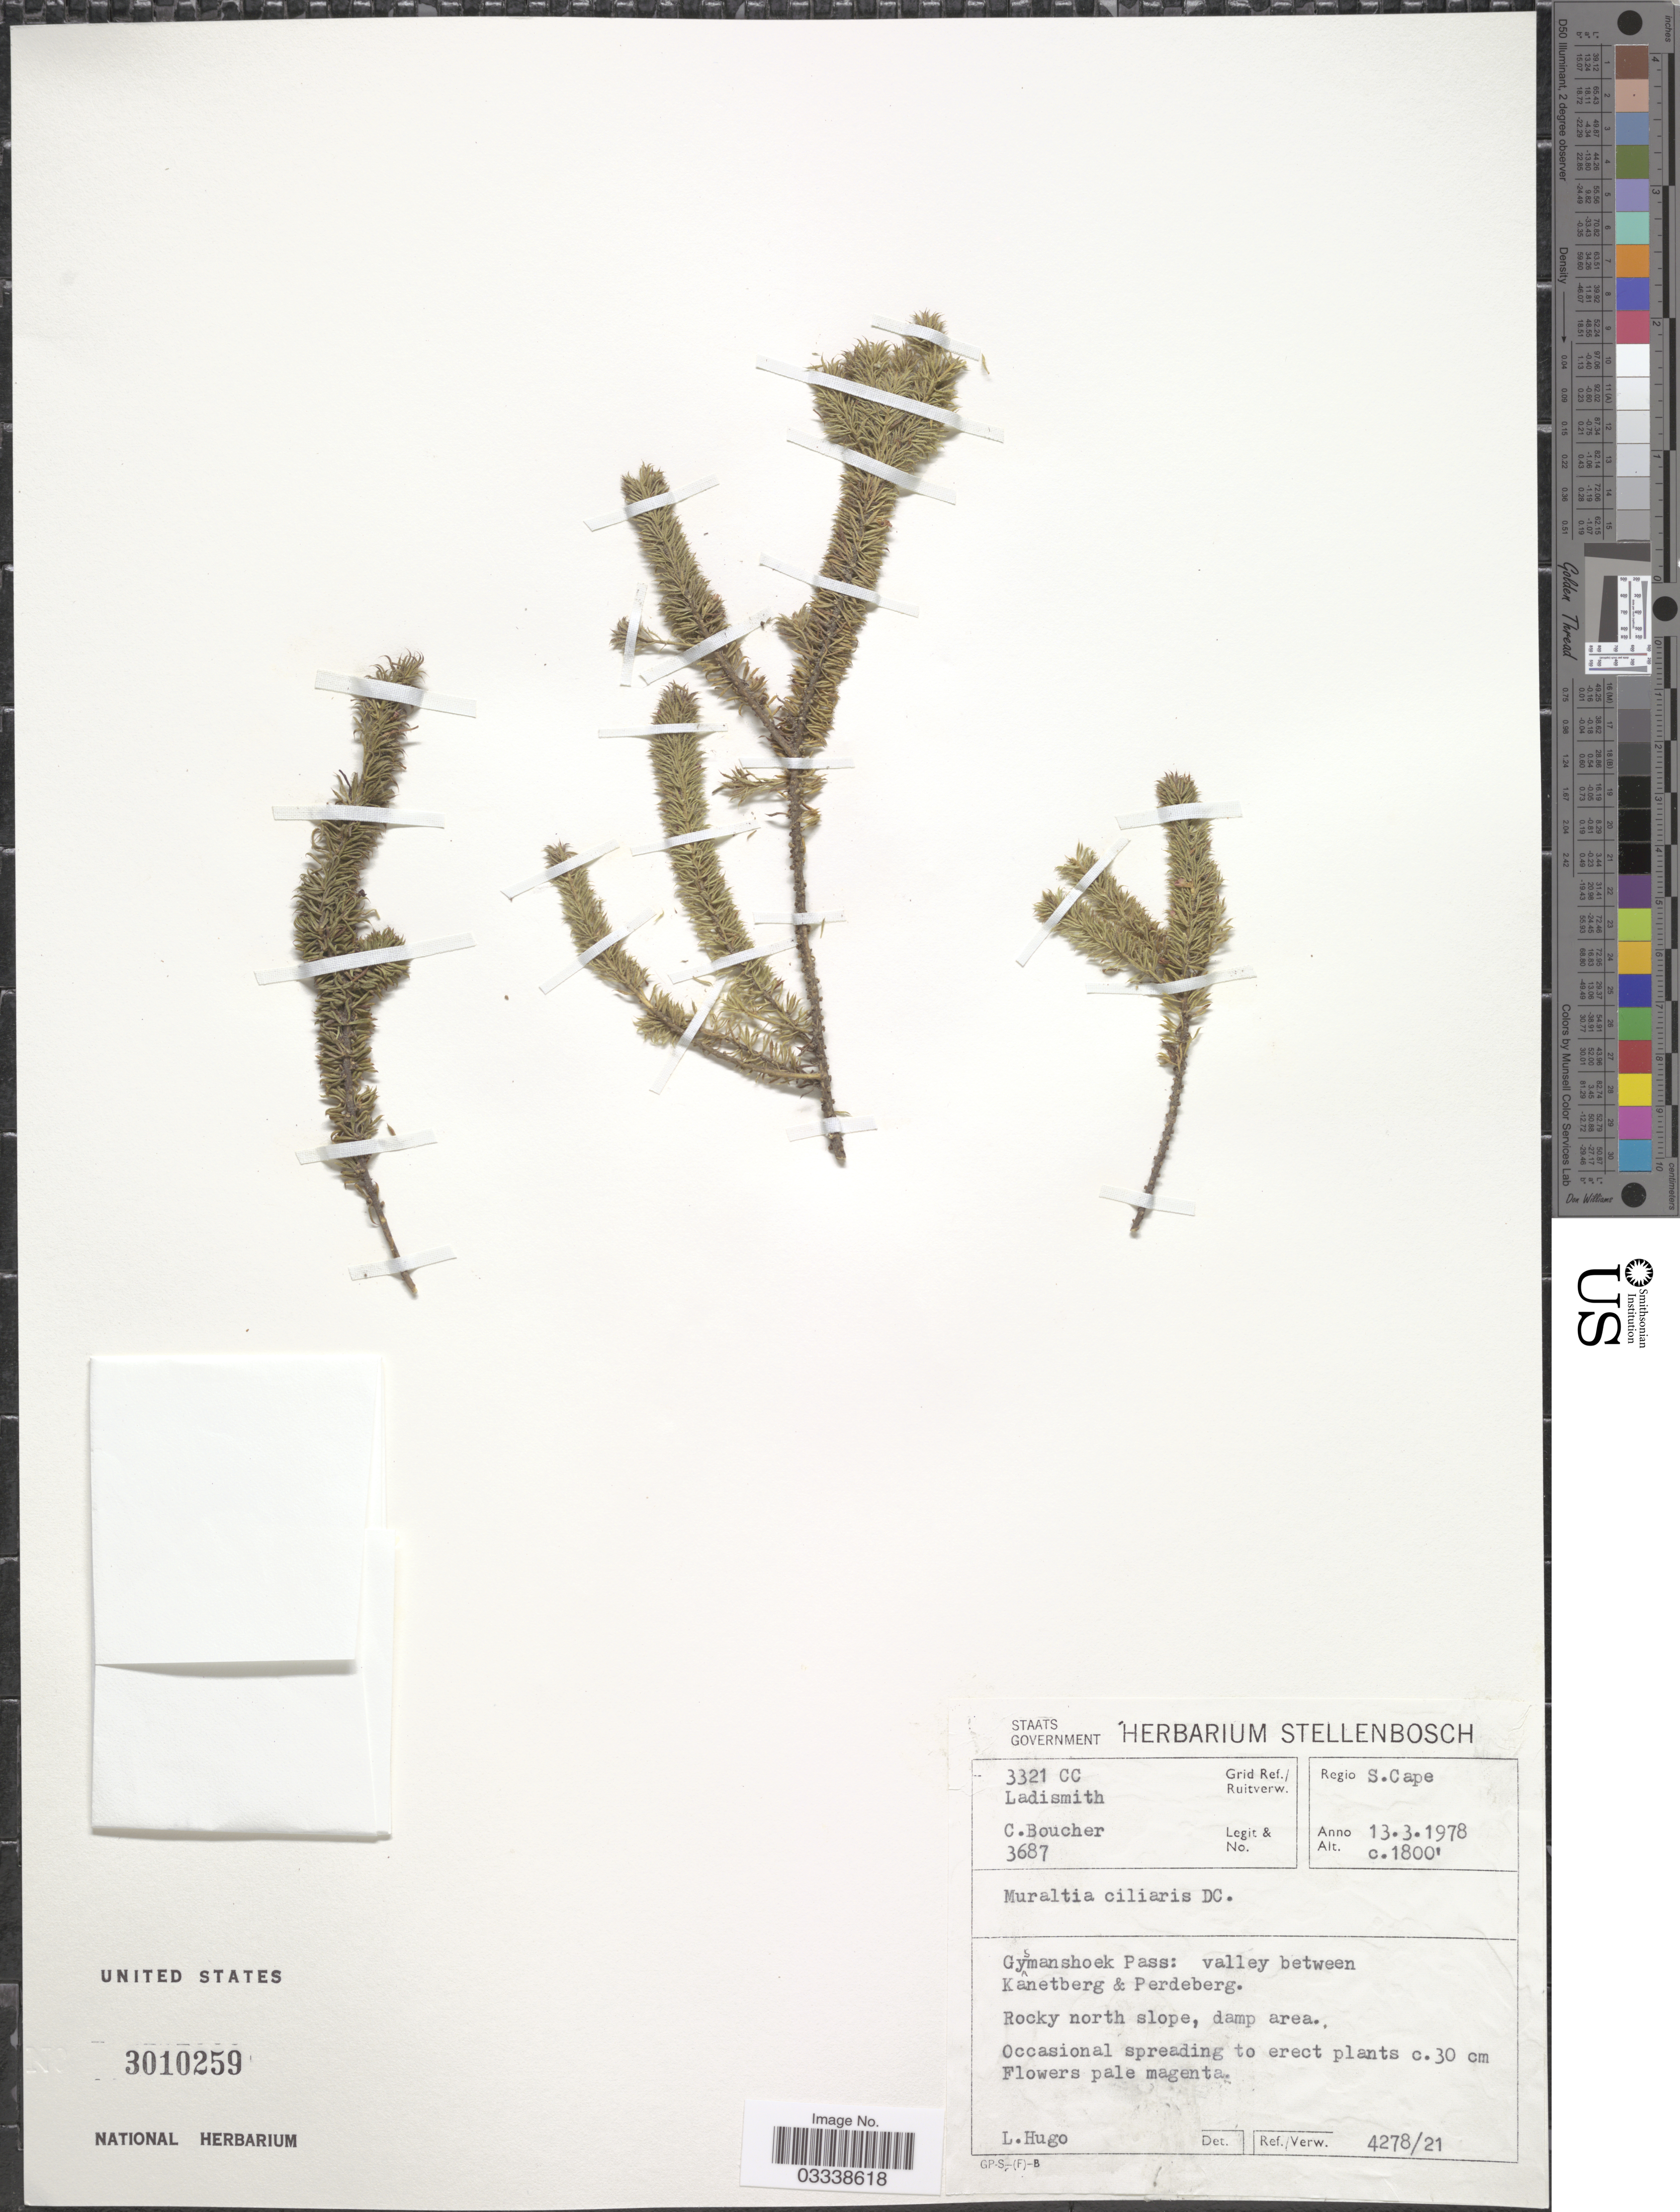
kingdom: Plantae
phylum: Tracheophyta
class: Magnoliopsida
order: Fabales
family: Polygalaceae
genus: Muraltia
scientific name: Muraltia ciliaris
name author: DC.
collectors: C. Boucher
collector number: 3687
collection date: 1978-03-13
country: South Africa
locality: Grid Ref./Ruitverw. 3321CC, Ladismith, Regio S. Cape, Gysmanshoek Pass: valley between Kanetberg & Perdeberg.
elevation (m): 549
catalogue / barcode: US 3010259